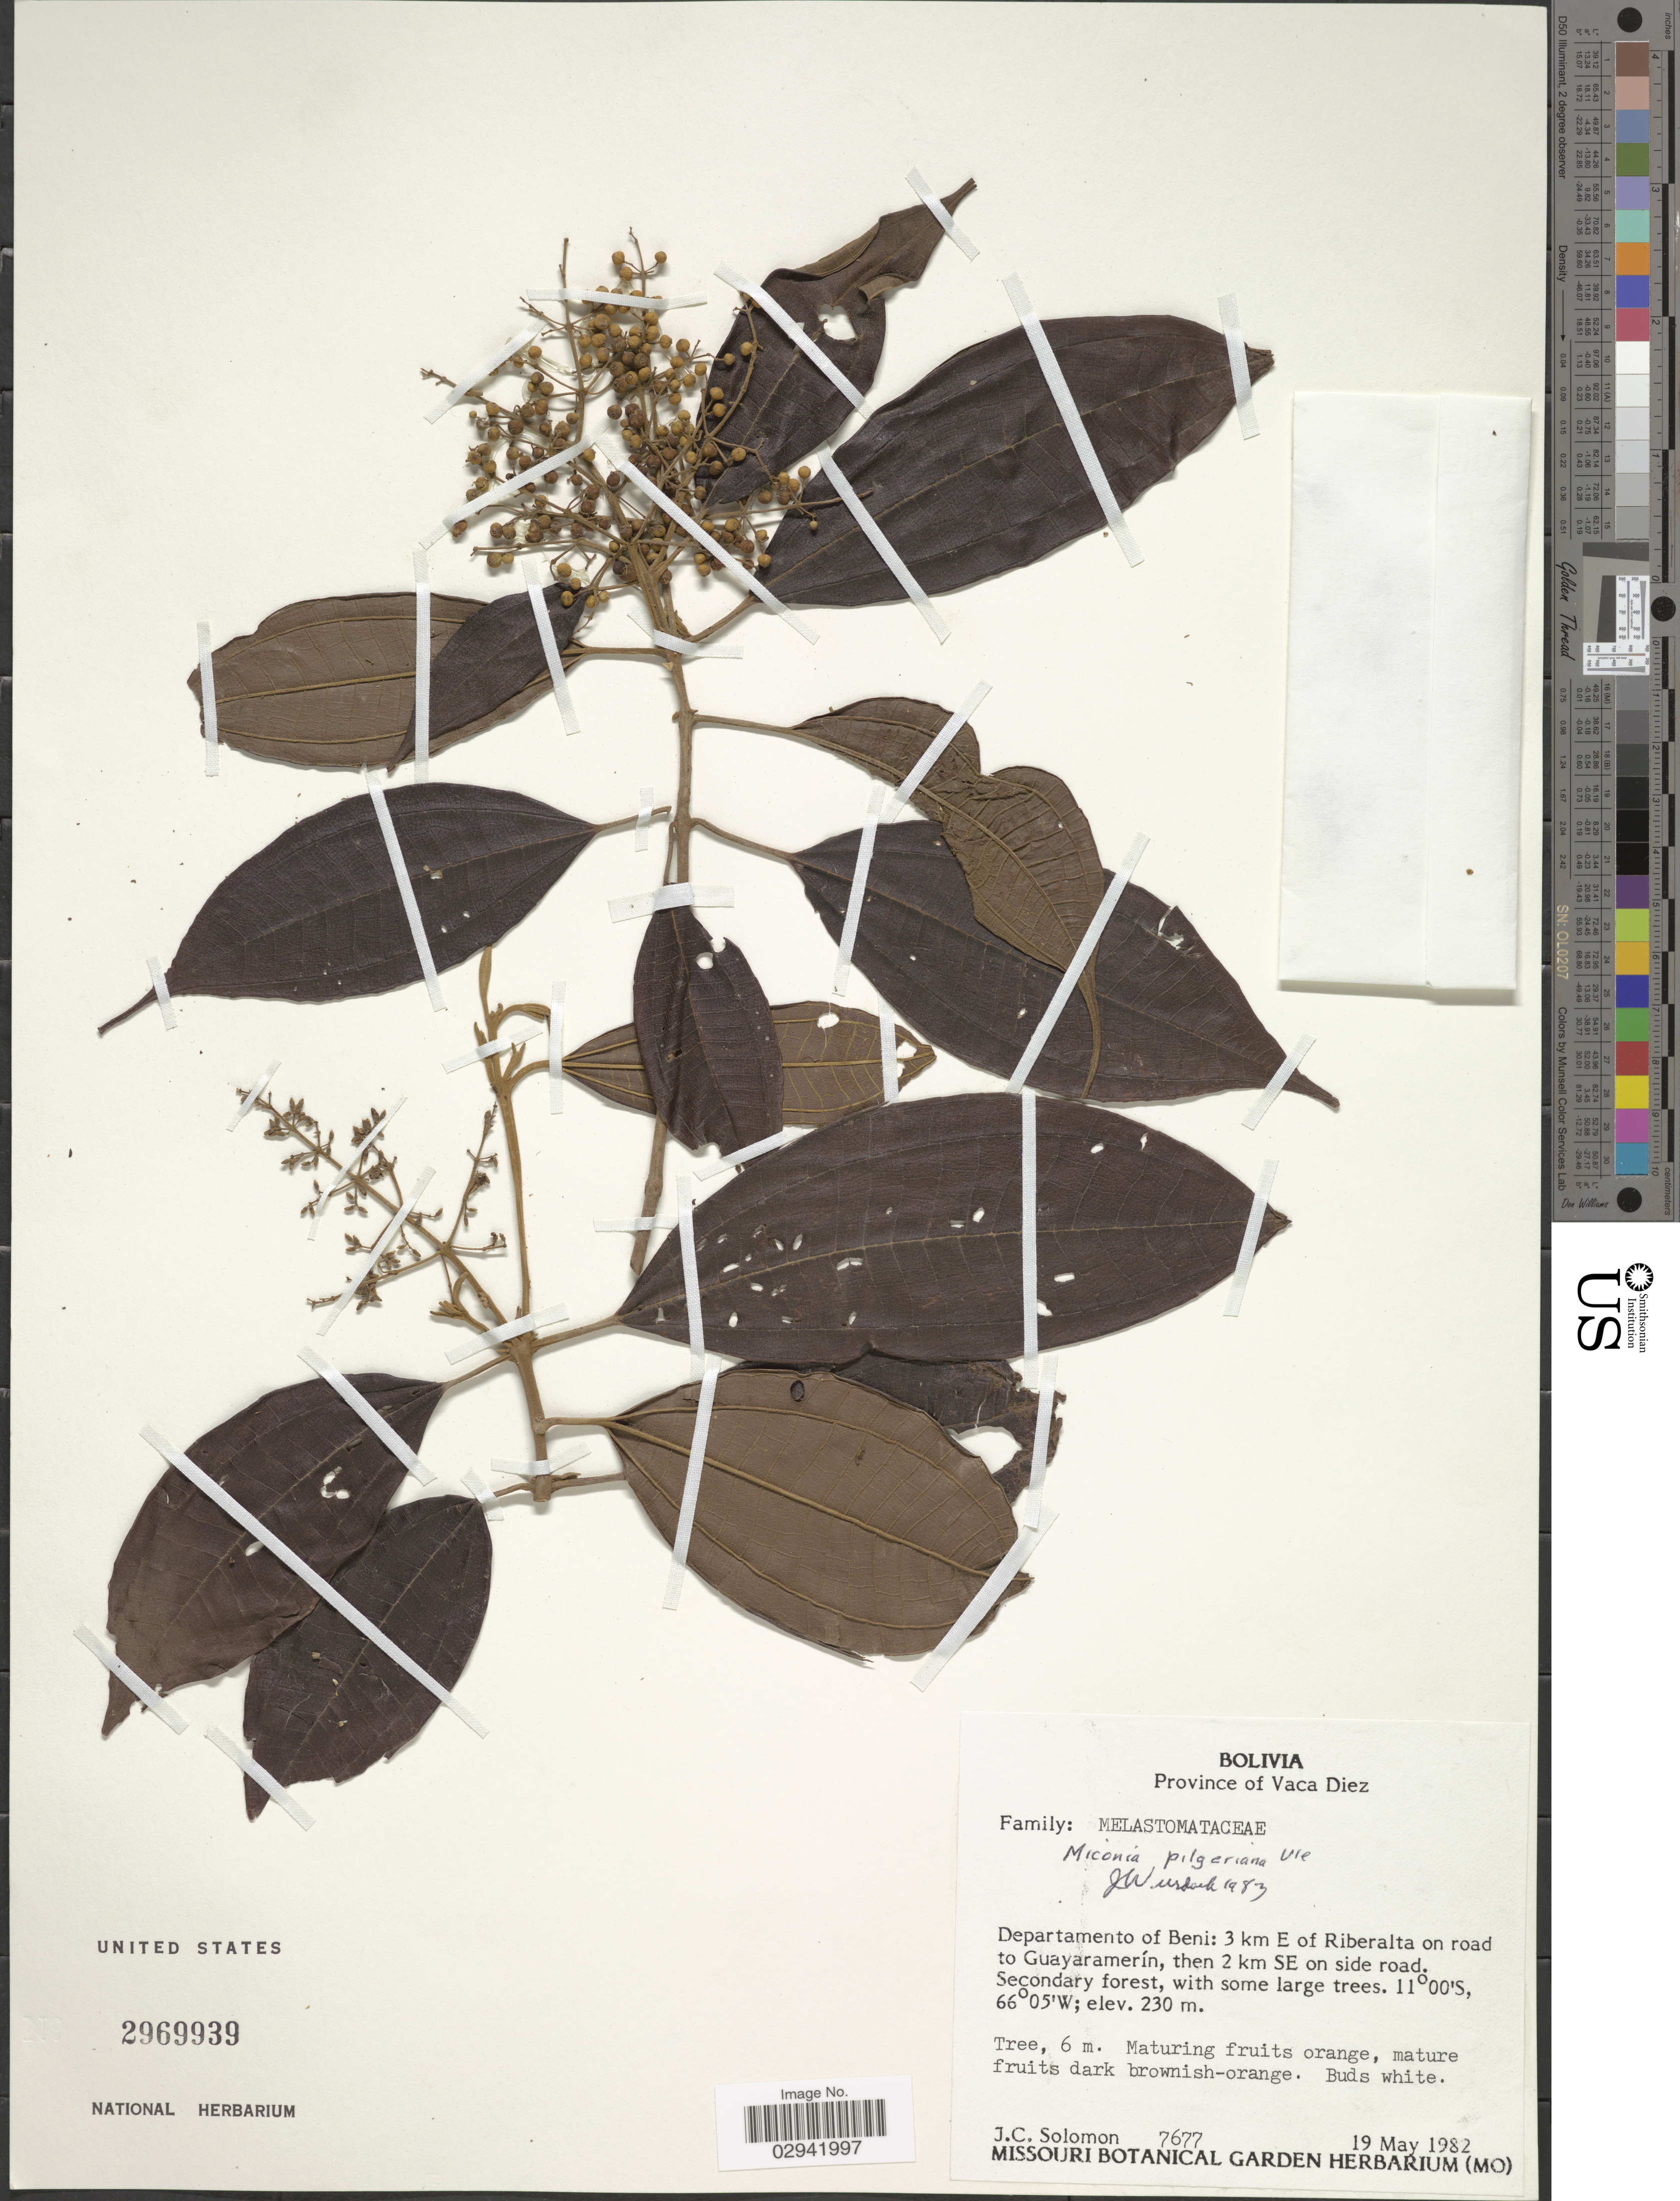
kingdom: Plantae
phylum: Tracheophyta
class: Magnoliopsida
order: Myrtales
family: Melastomataceae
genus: Miconia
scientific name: Miconia pilgeriana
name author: Ule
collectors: J. C. Solomon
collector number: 7677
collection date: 1982-05-19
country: Bolivia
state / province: Beni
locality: Province of Vaca Diez. Departamento of Beni: 3 km E of Riberalta on road to Guayaramerín, then 2 km SE on side road.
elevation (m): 230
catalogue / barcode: US 2969939